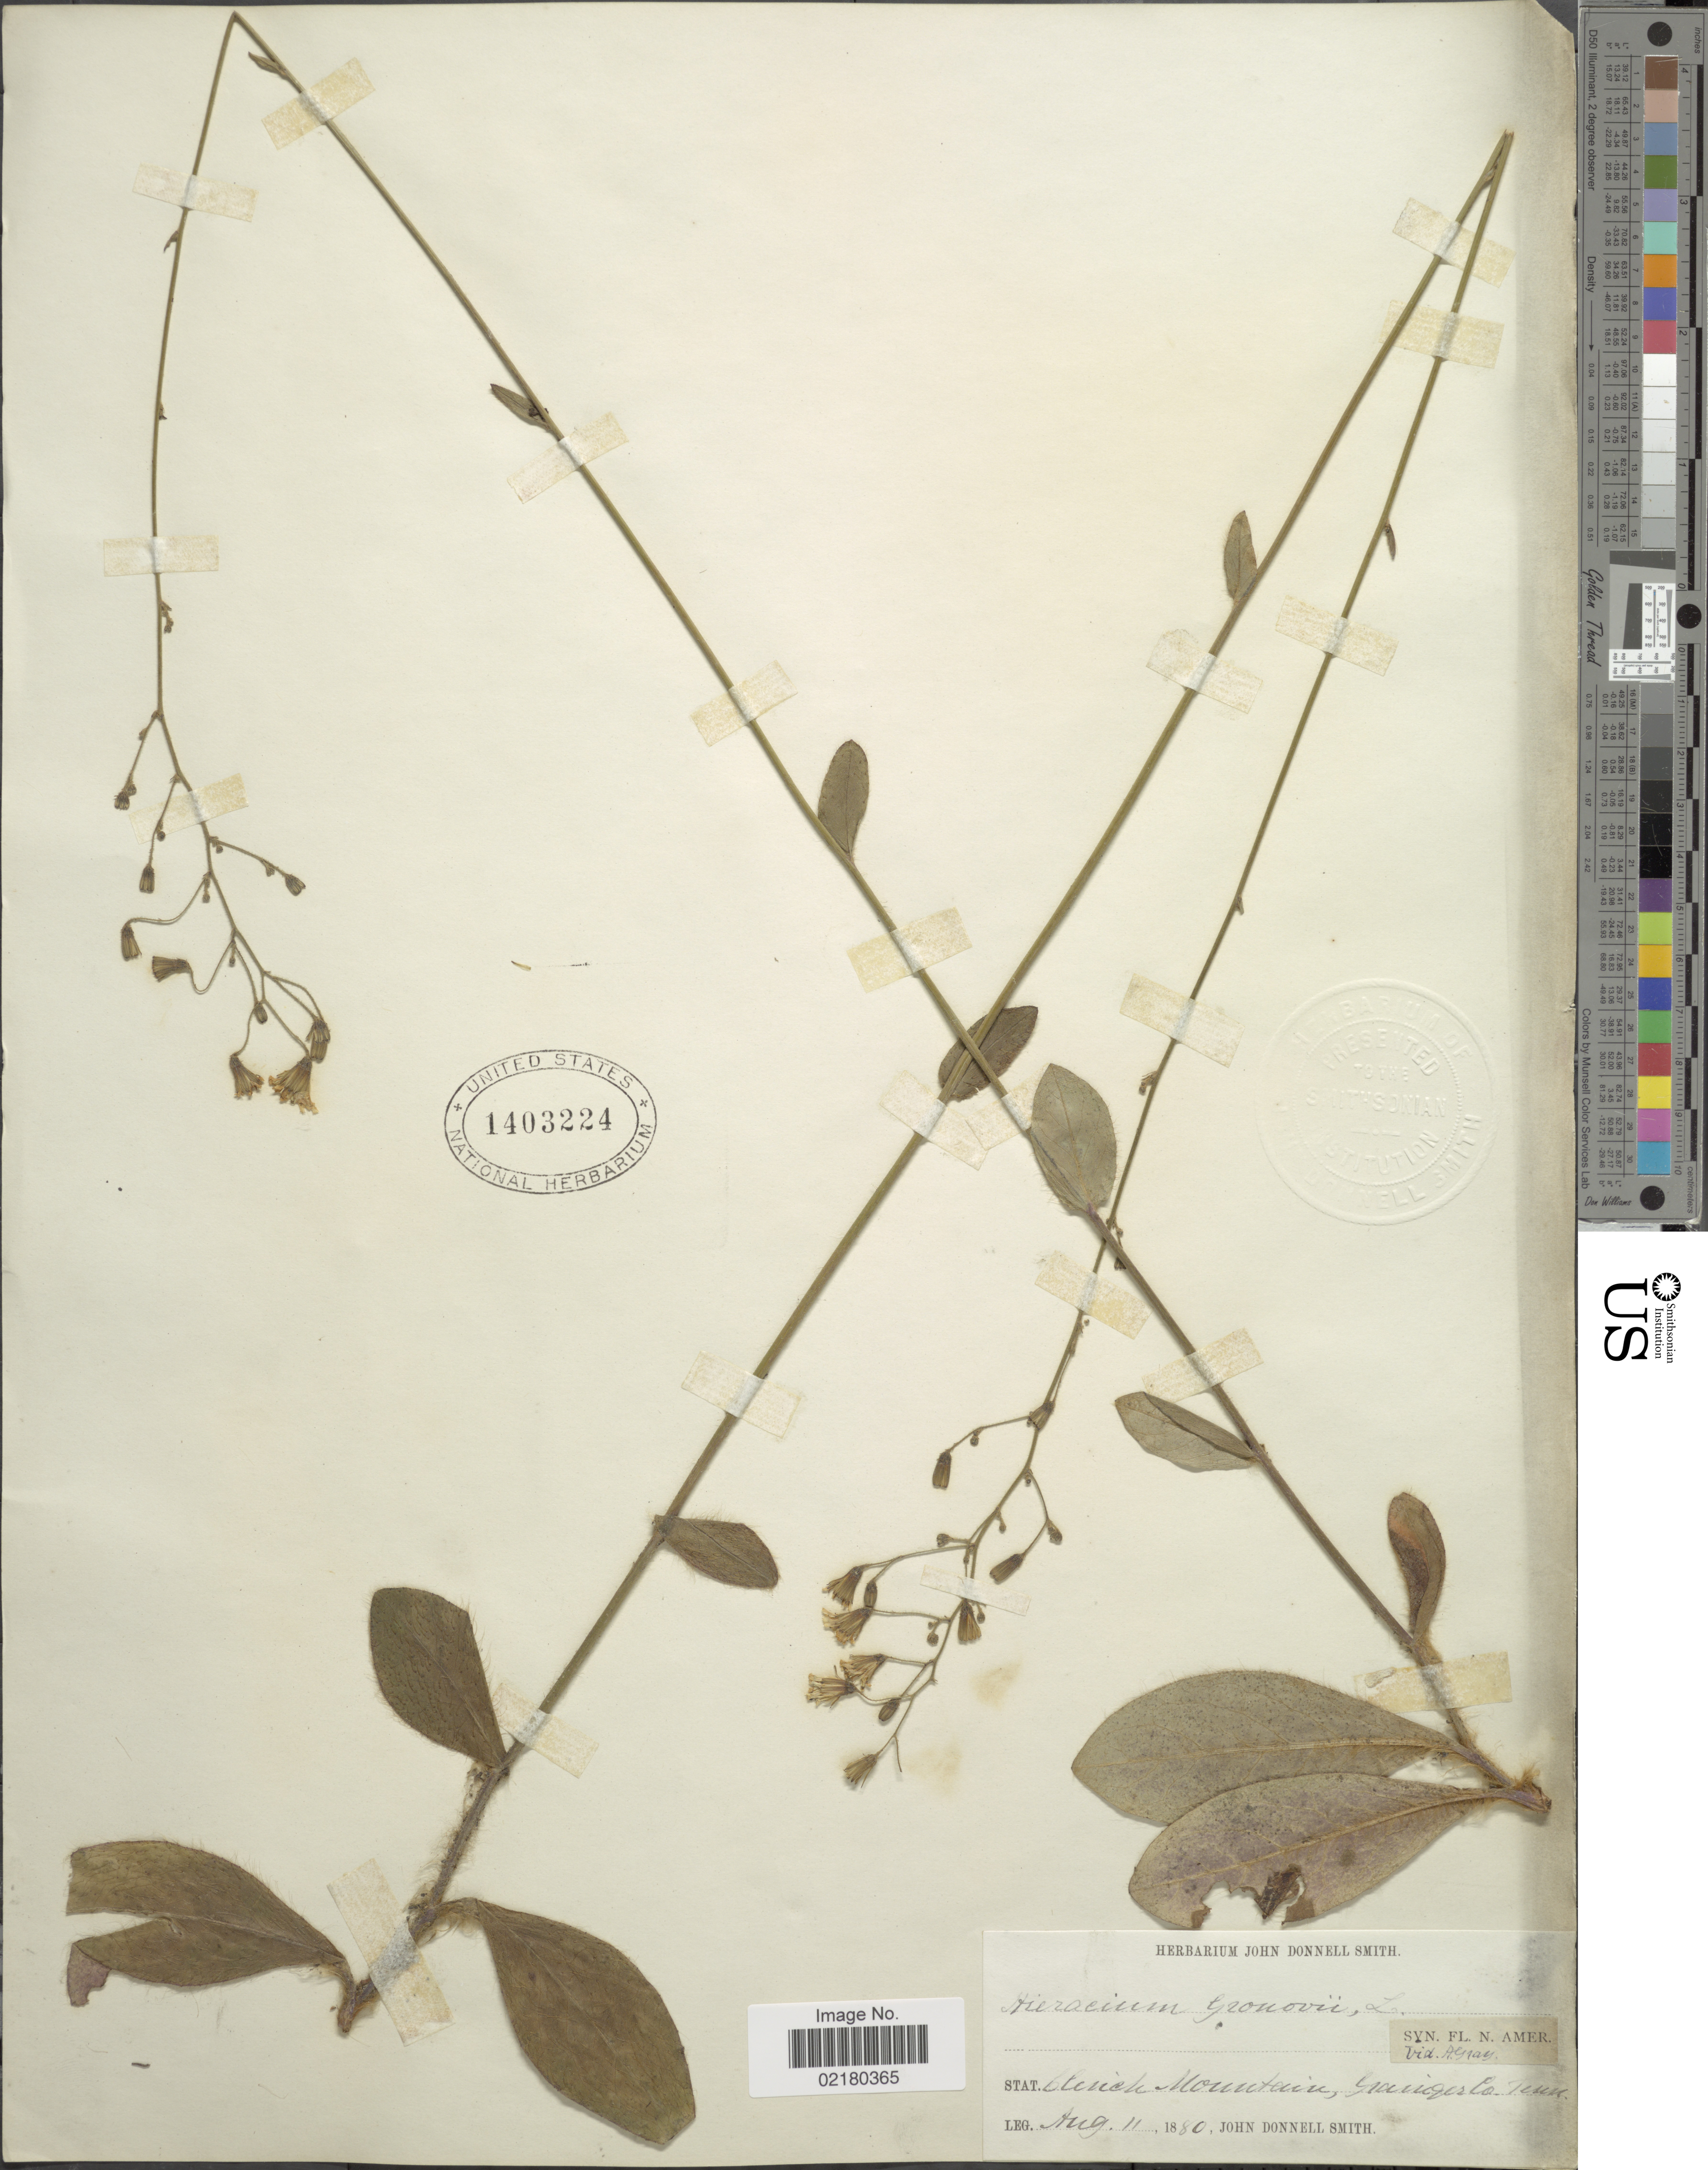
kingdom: Plantae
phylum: Tracheophyta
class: Magnoliopsida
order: Asterales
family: Asteraceae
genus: Hieracium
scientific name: Hieracium gronovii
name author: L.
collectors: J. Donnell Smith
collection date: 1880-08-11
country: United States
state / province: Tennessee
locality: Clinch Mountain, Grainger Co.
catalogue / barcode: US 1403224